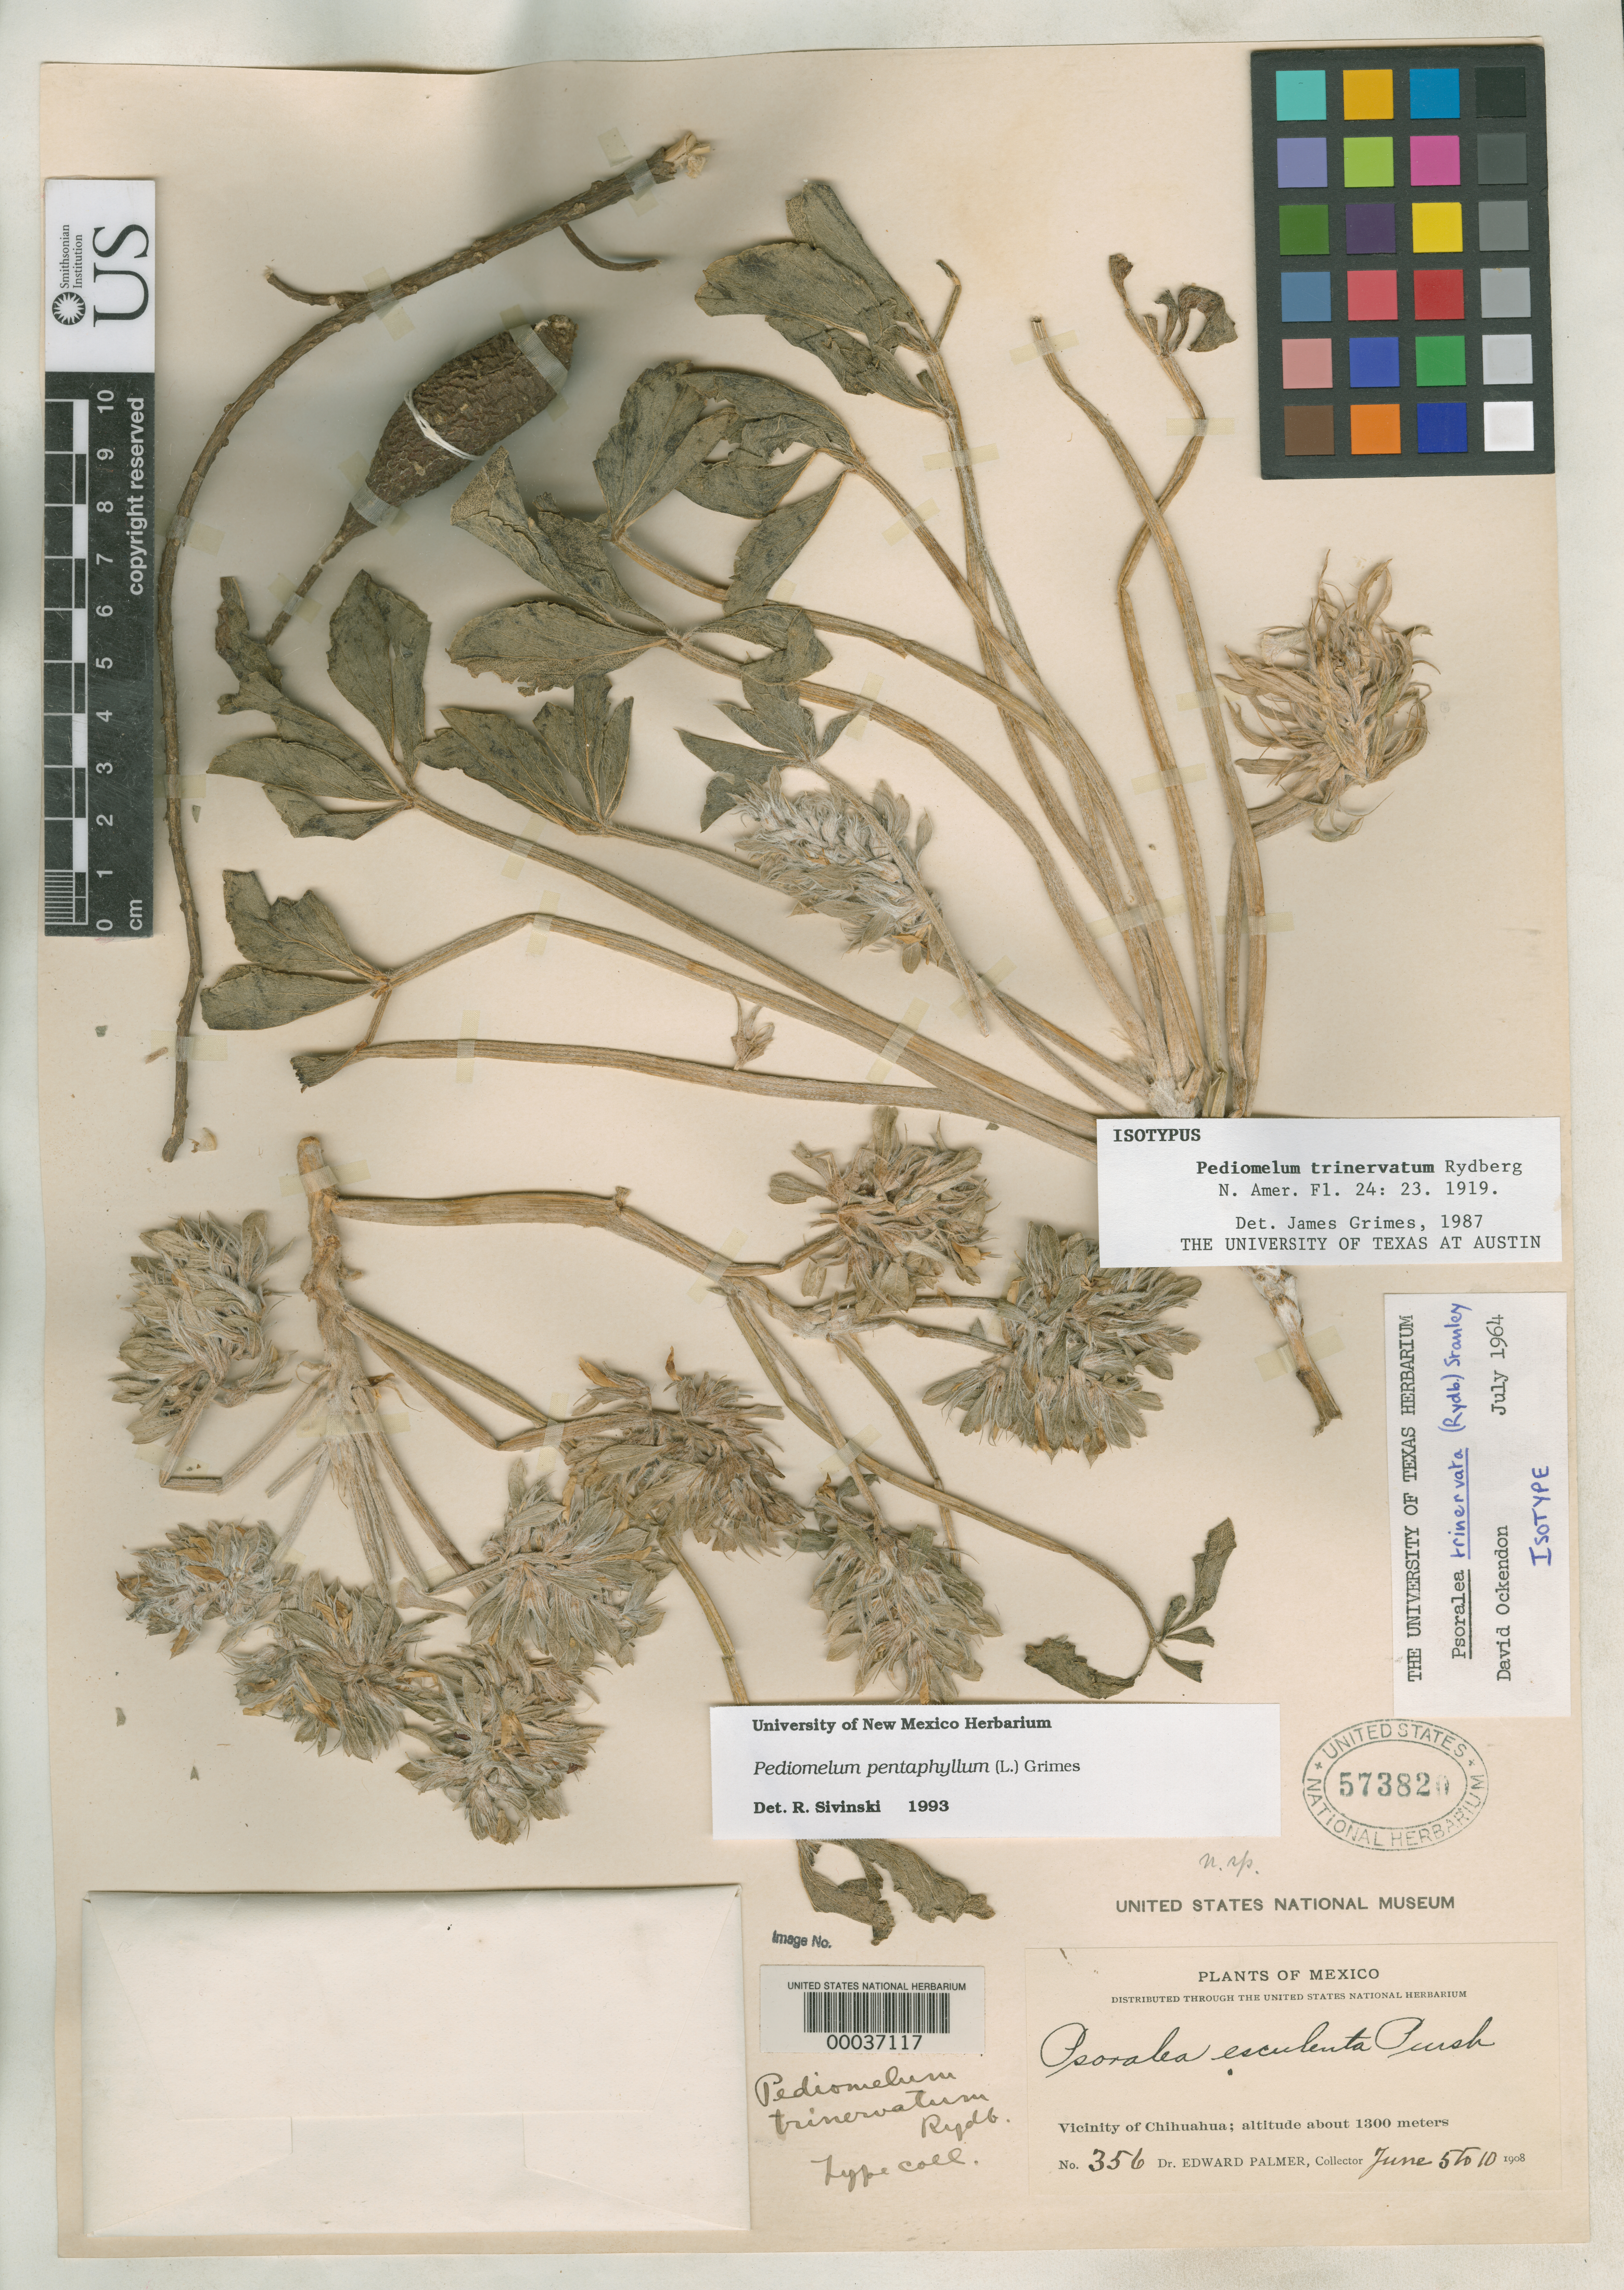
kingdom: Plantae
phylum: Tracheophyta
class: Magnoliopsida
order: Fabales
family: Fabaceae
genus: Pediomelum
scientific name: Pediomelum trinervatum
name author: Rydb.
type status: Isotype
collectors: E. Palmer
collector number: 356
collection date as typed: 05 Jun 1908 to 10 Jun 1908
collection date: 1908-06-05/1908-06-10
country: Mexico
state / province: Chihuahua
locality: Chihuahua vicinity.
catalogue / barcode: US 573820